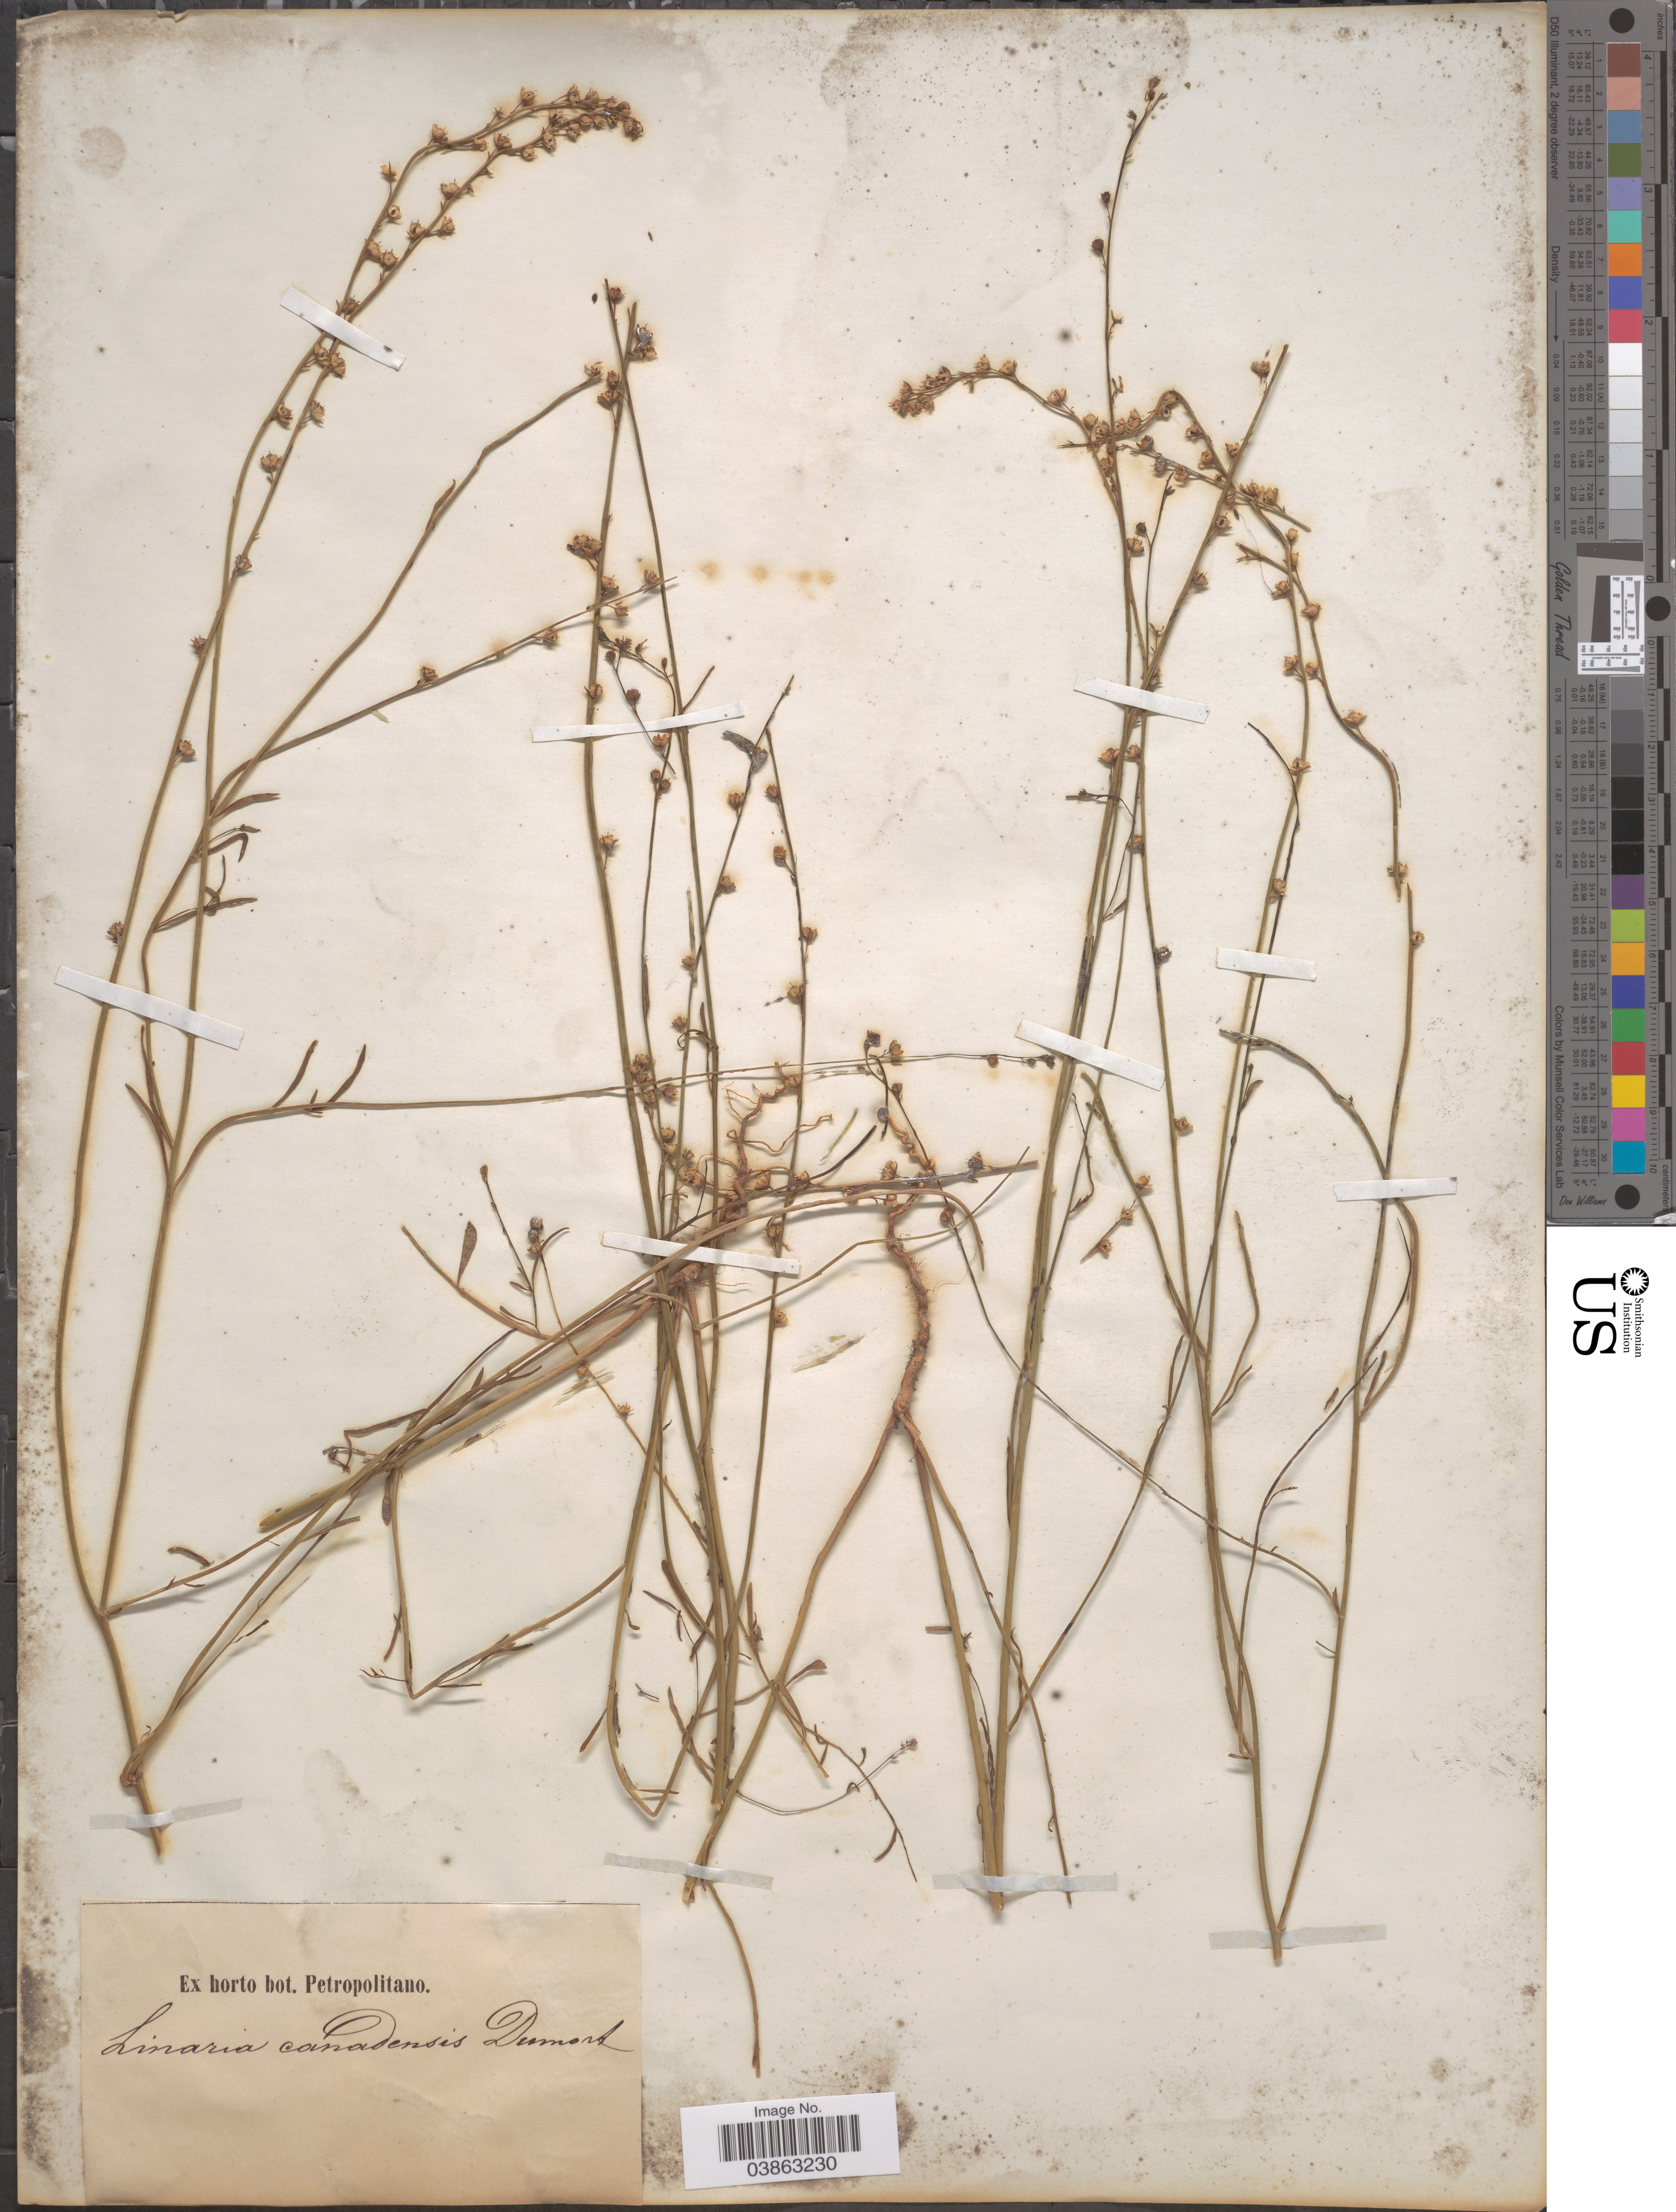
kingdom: Plantae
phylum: Tracheophyta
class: Magnoliopsida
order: Lamiales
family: Plantaginaceae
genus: Linaria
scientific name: Linaria canadensis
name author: (L.) Dum. Cours.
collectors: ex Horto Bot. Petropolitano